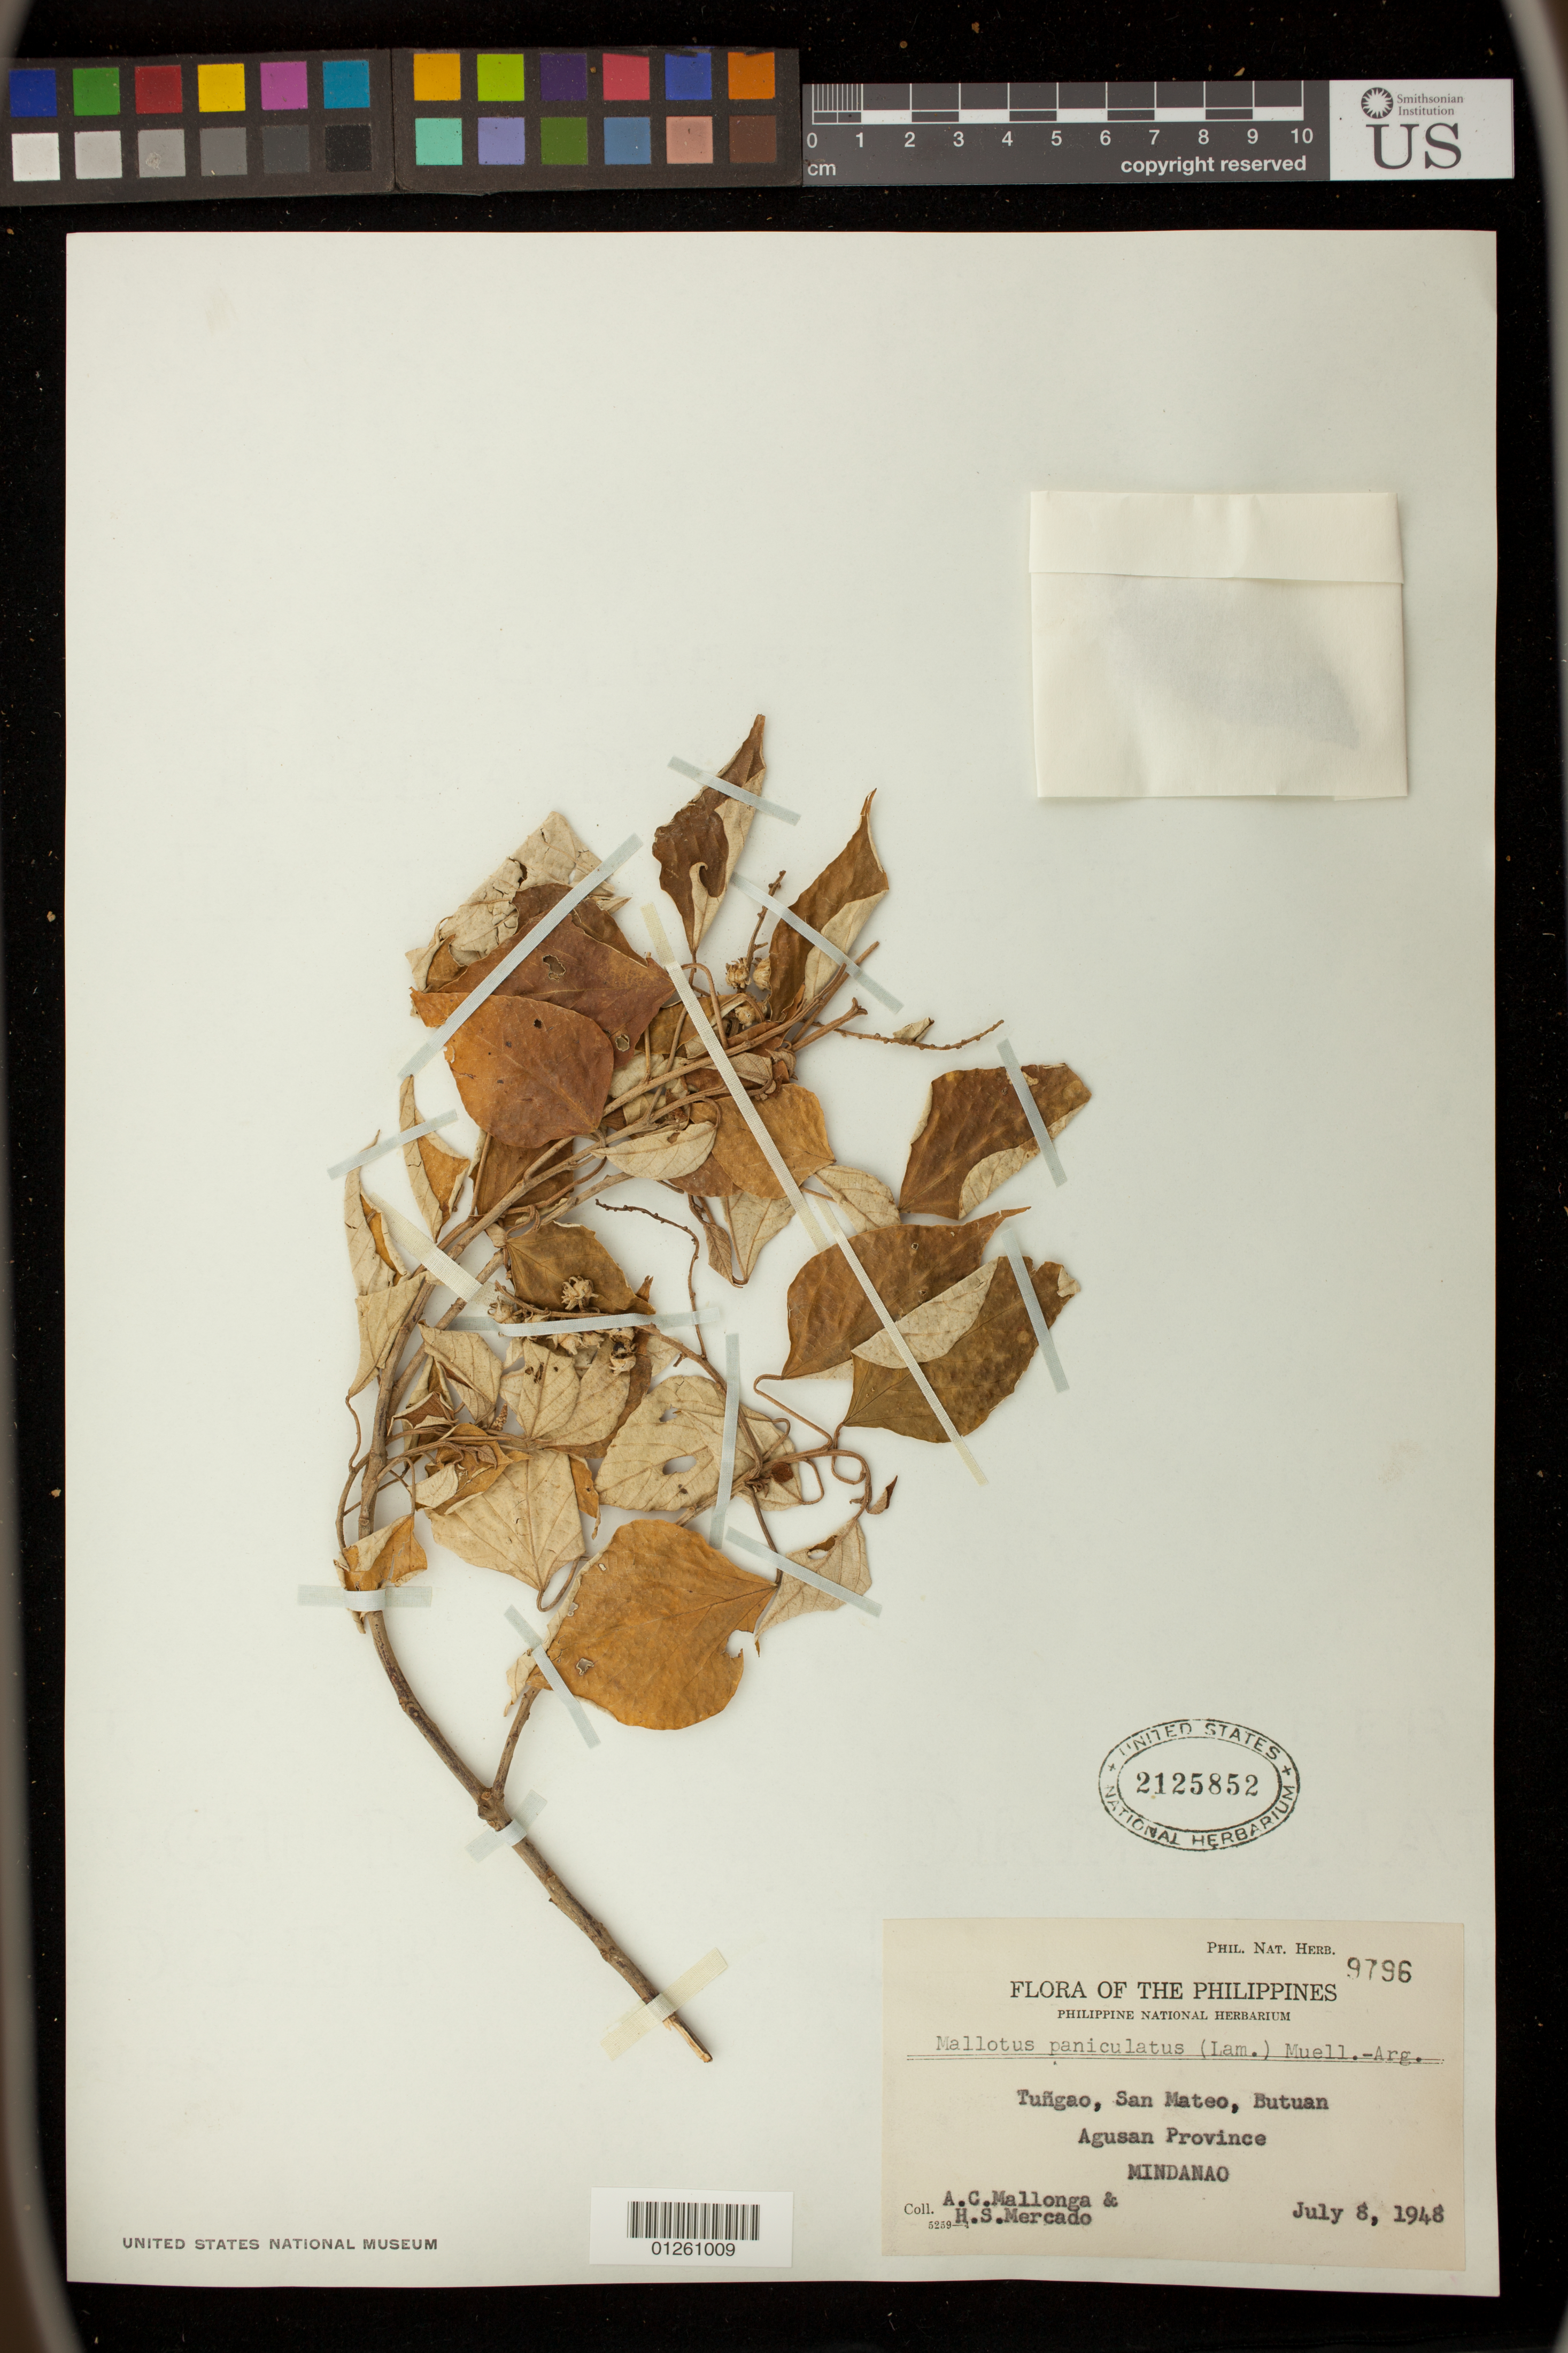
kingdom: Plantae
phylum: Tracheophyta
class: Magnoliopsida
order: Malpighiales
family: Euphorbiaceae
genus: Mallotus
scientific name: Mallotus paniculatus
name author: (Lam.) Müll. Arg.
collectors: A. Mallonga & H. Mercado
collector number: Phil. Nat. Herb. 9796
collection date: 1948-07-08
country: Philippines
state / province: Caraga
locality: Tungao, San Mateo, Butuan, Agusan Province, Mindanao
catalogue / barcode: US 2125852